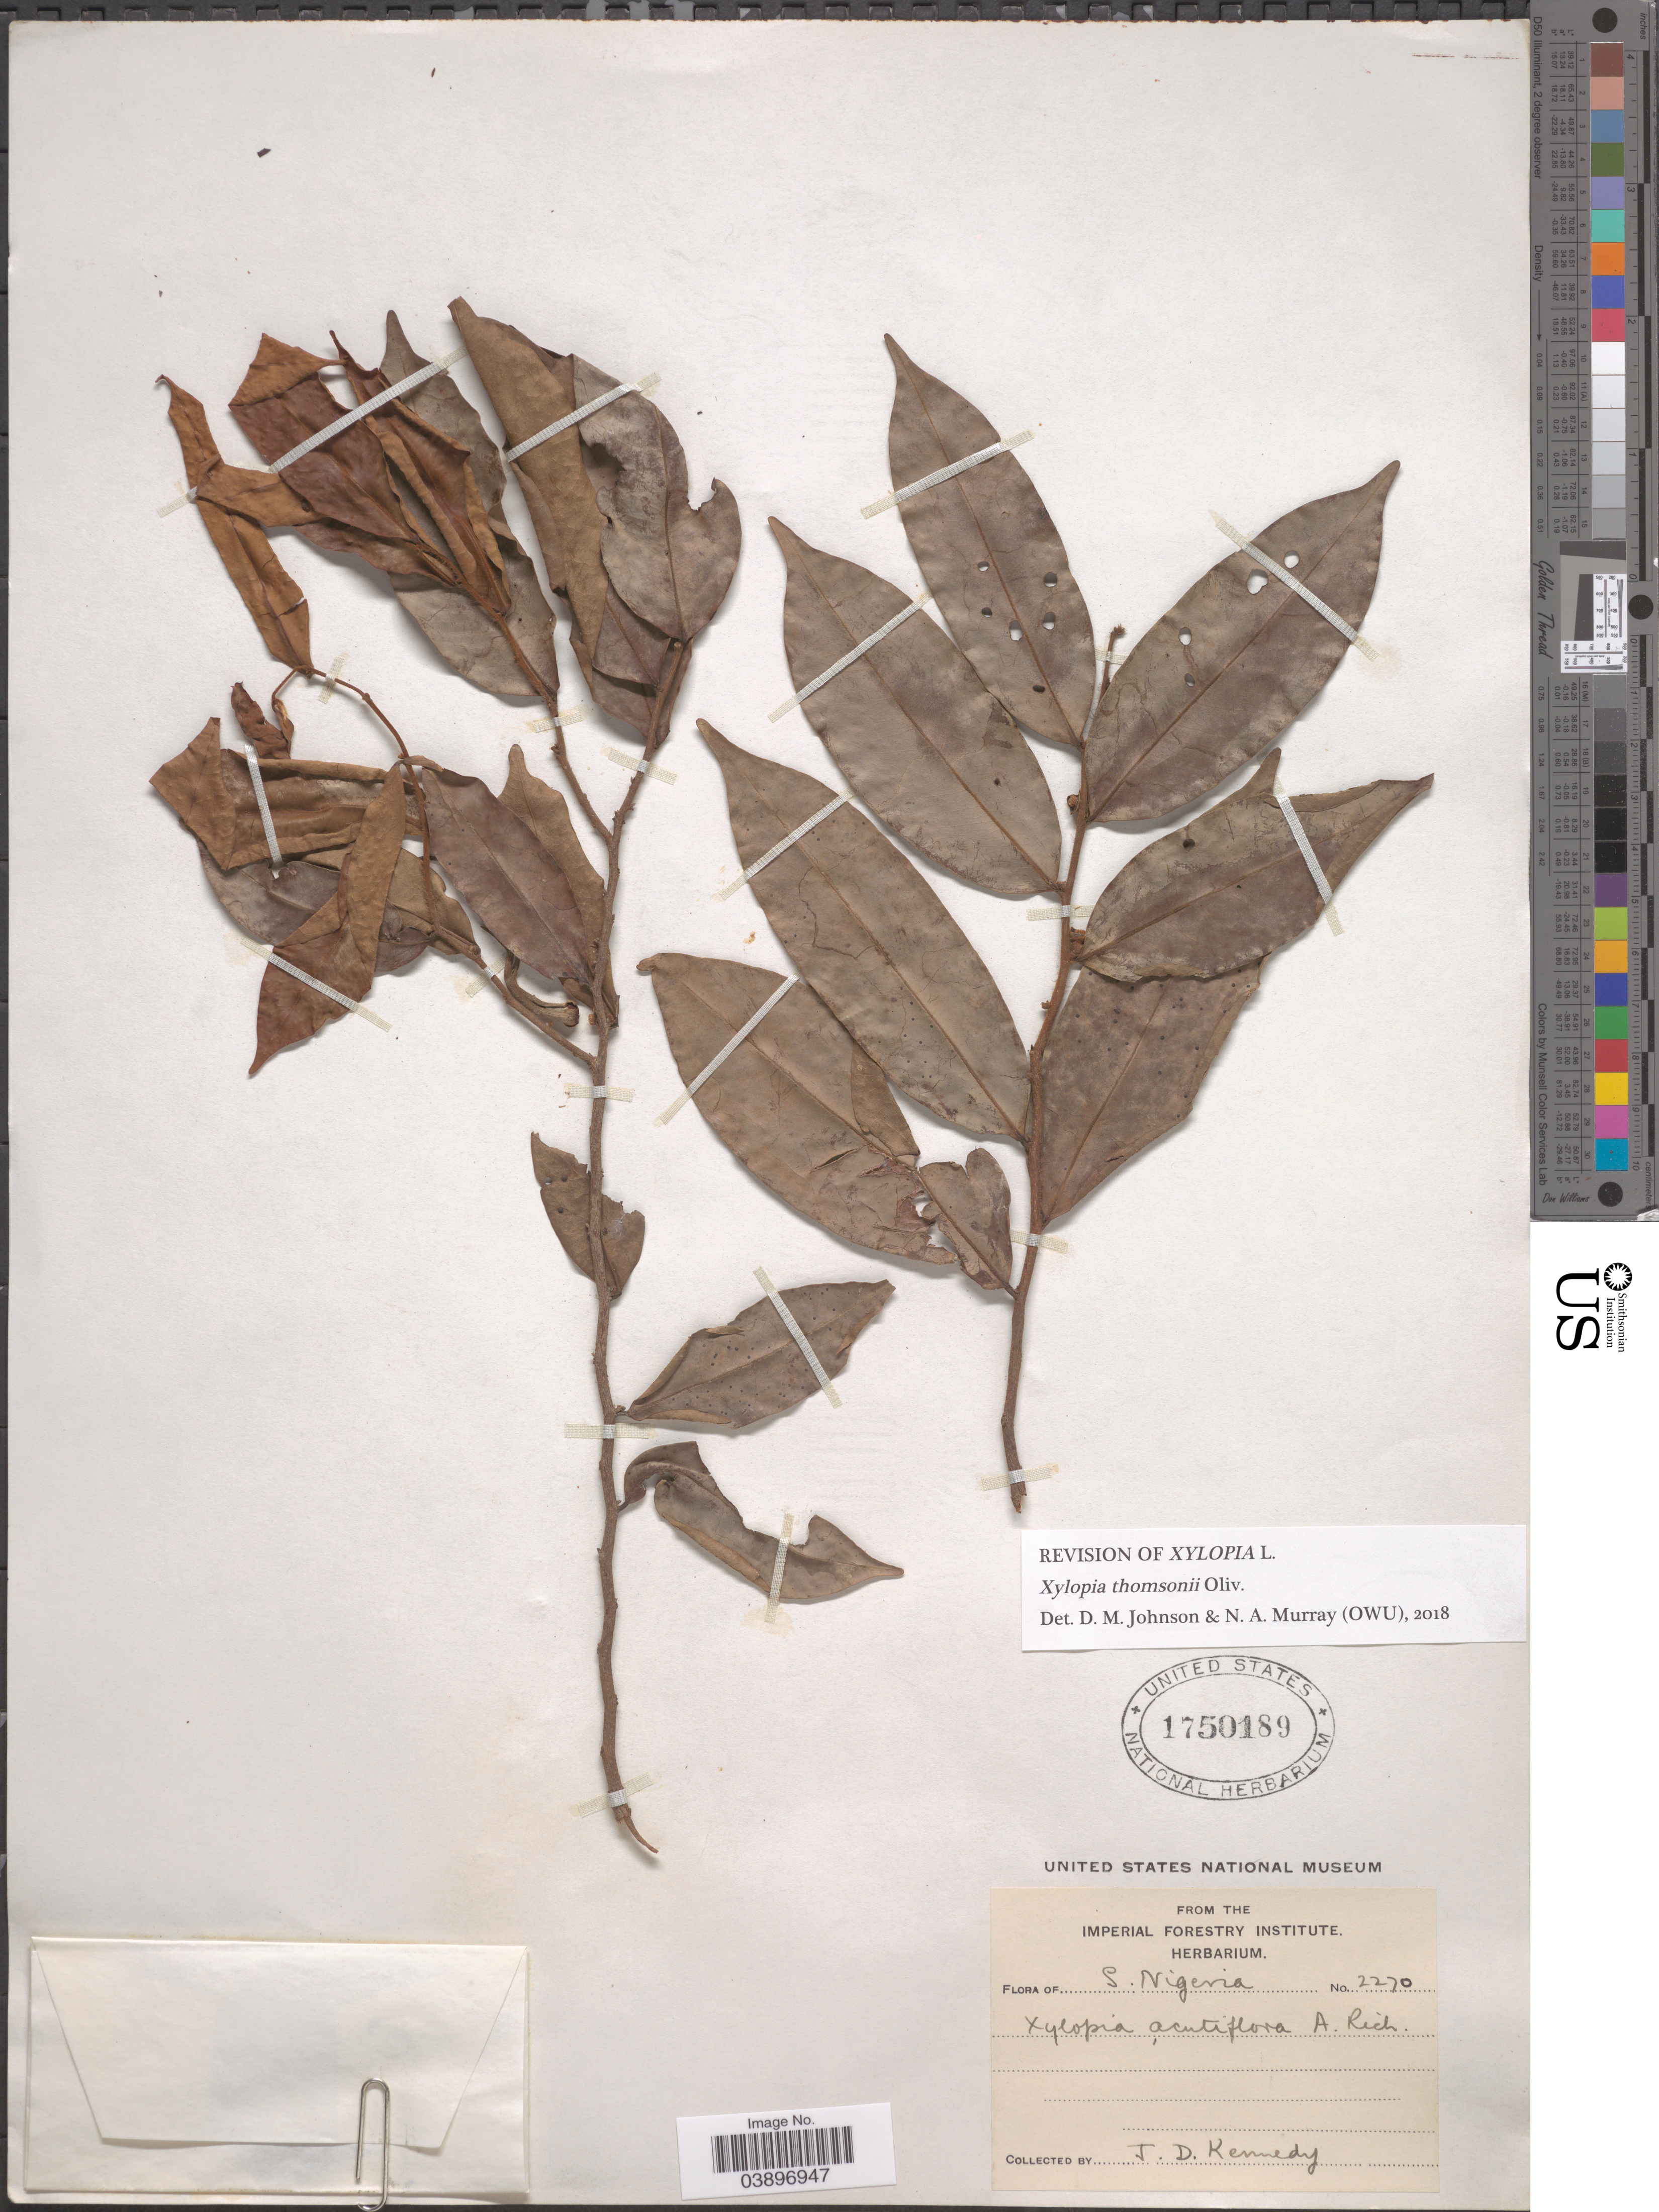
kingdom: Plantae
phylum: Tracheophyta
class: Magnoliopsida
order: Magnoliales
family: Annonaceae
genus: Xylopia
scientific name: Xylopia thomsonii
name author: Oliv.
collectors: J. D. Kennedy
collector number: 2270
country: Nigeria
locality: S.Nigeria.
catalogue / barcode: US 1750189